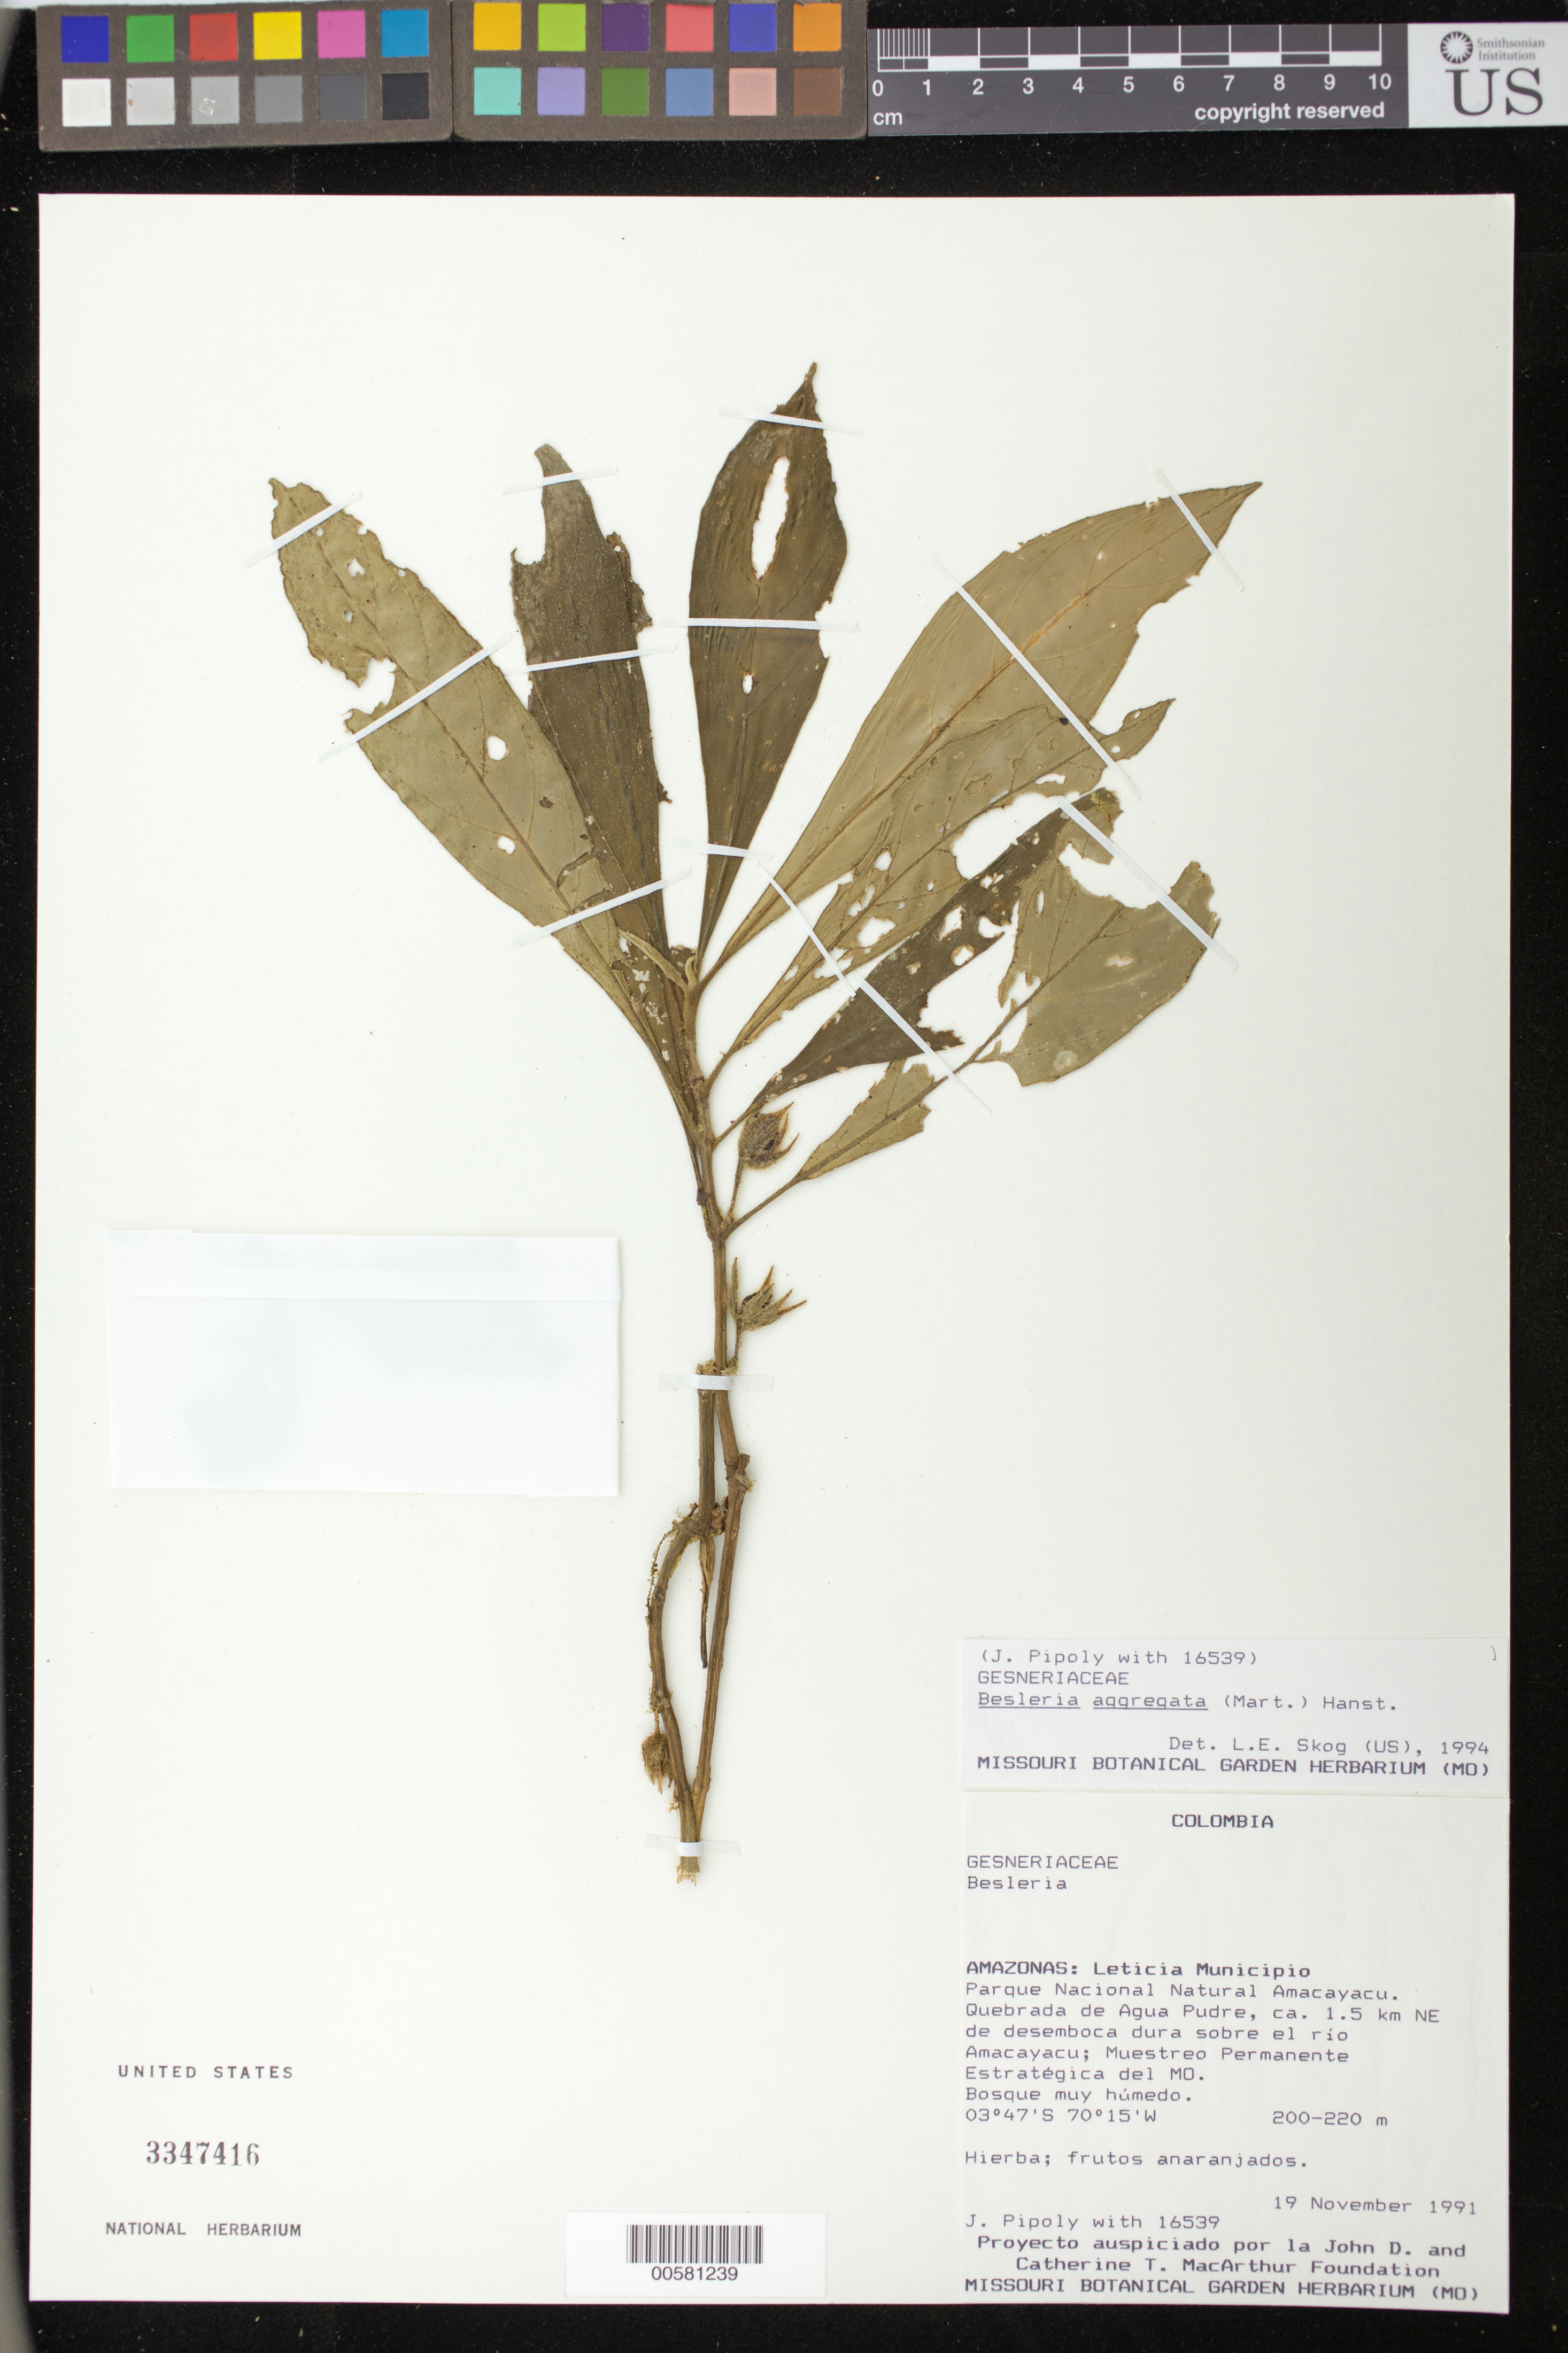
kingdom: Plantae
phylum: Tracheophyta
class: Magnoliopsida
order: Lamiales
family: Gesneriaceae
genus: Besleria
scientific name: Besleria aggregata var. aggregata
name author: (Mart.) Hanst.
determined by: Skog, Laurence E.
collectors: J. J. Pipoly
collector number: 16539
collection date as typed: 19 Nov 1991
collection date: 1991-11-19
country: Colombia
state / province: Amazônas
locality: Mpio. Leticia; Parque Nacional Natural Amacayacu; Quebrada de Agua Pudre, ca. 1.5 km NE de desemboca dura sobre el río Amacayacu; Muestreo Permanente Estratégica del MO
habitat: Bosque muy húmedo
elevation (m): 200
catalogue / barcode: US 3347416